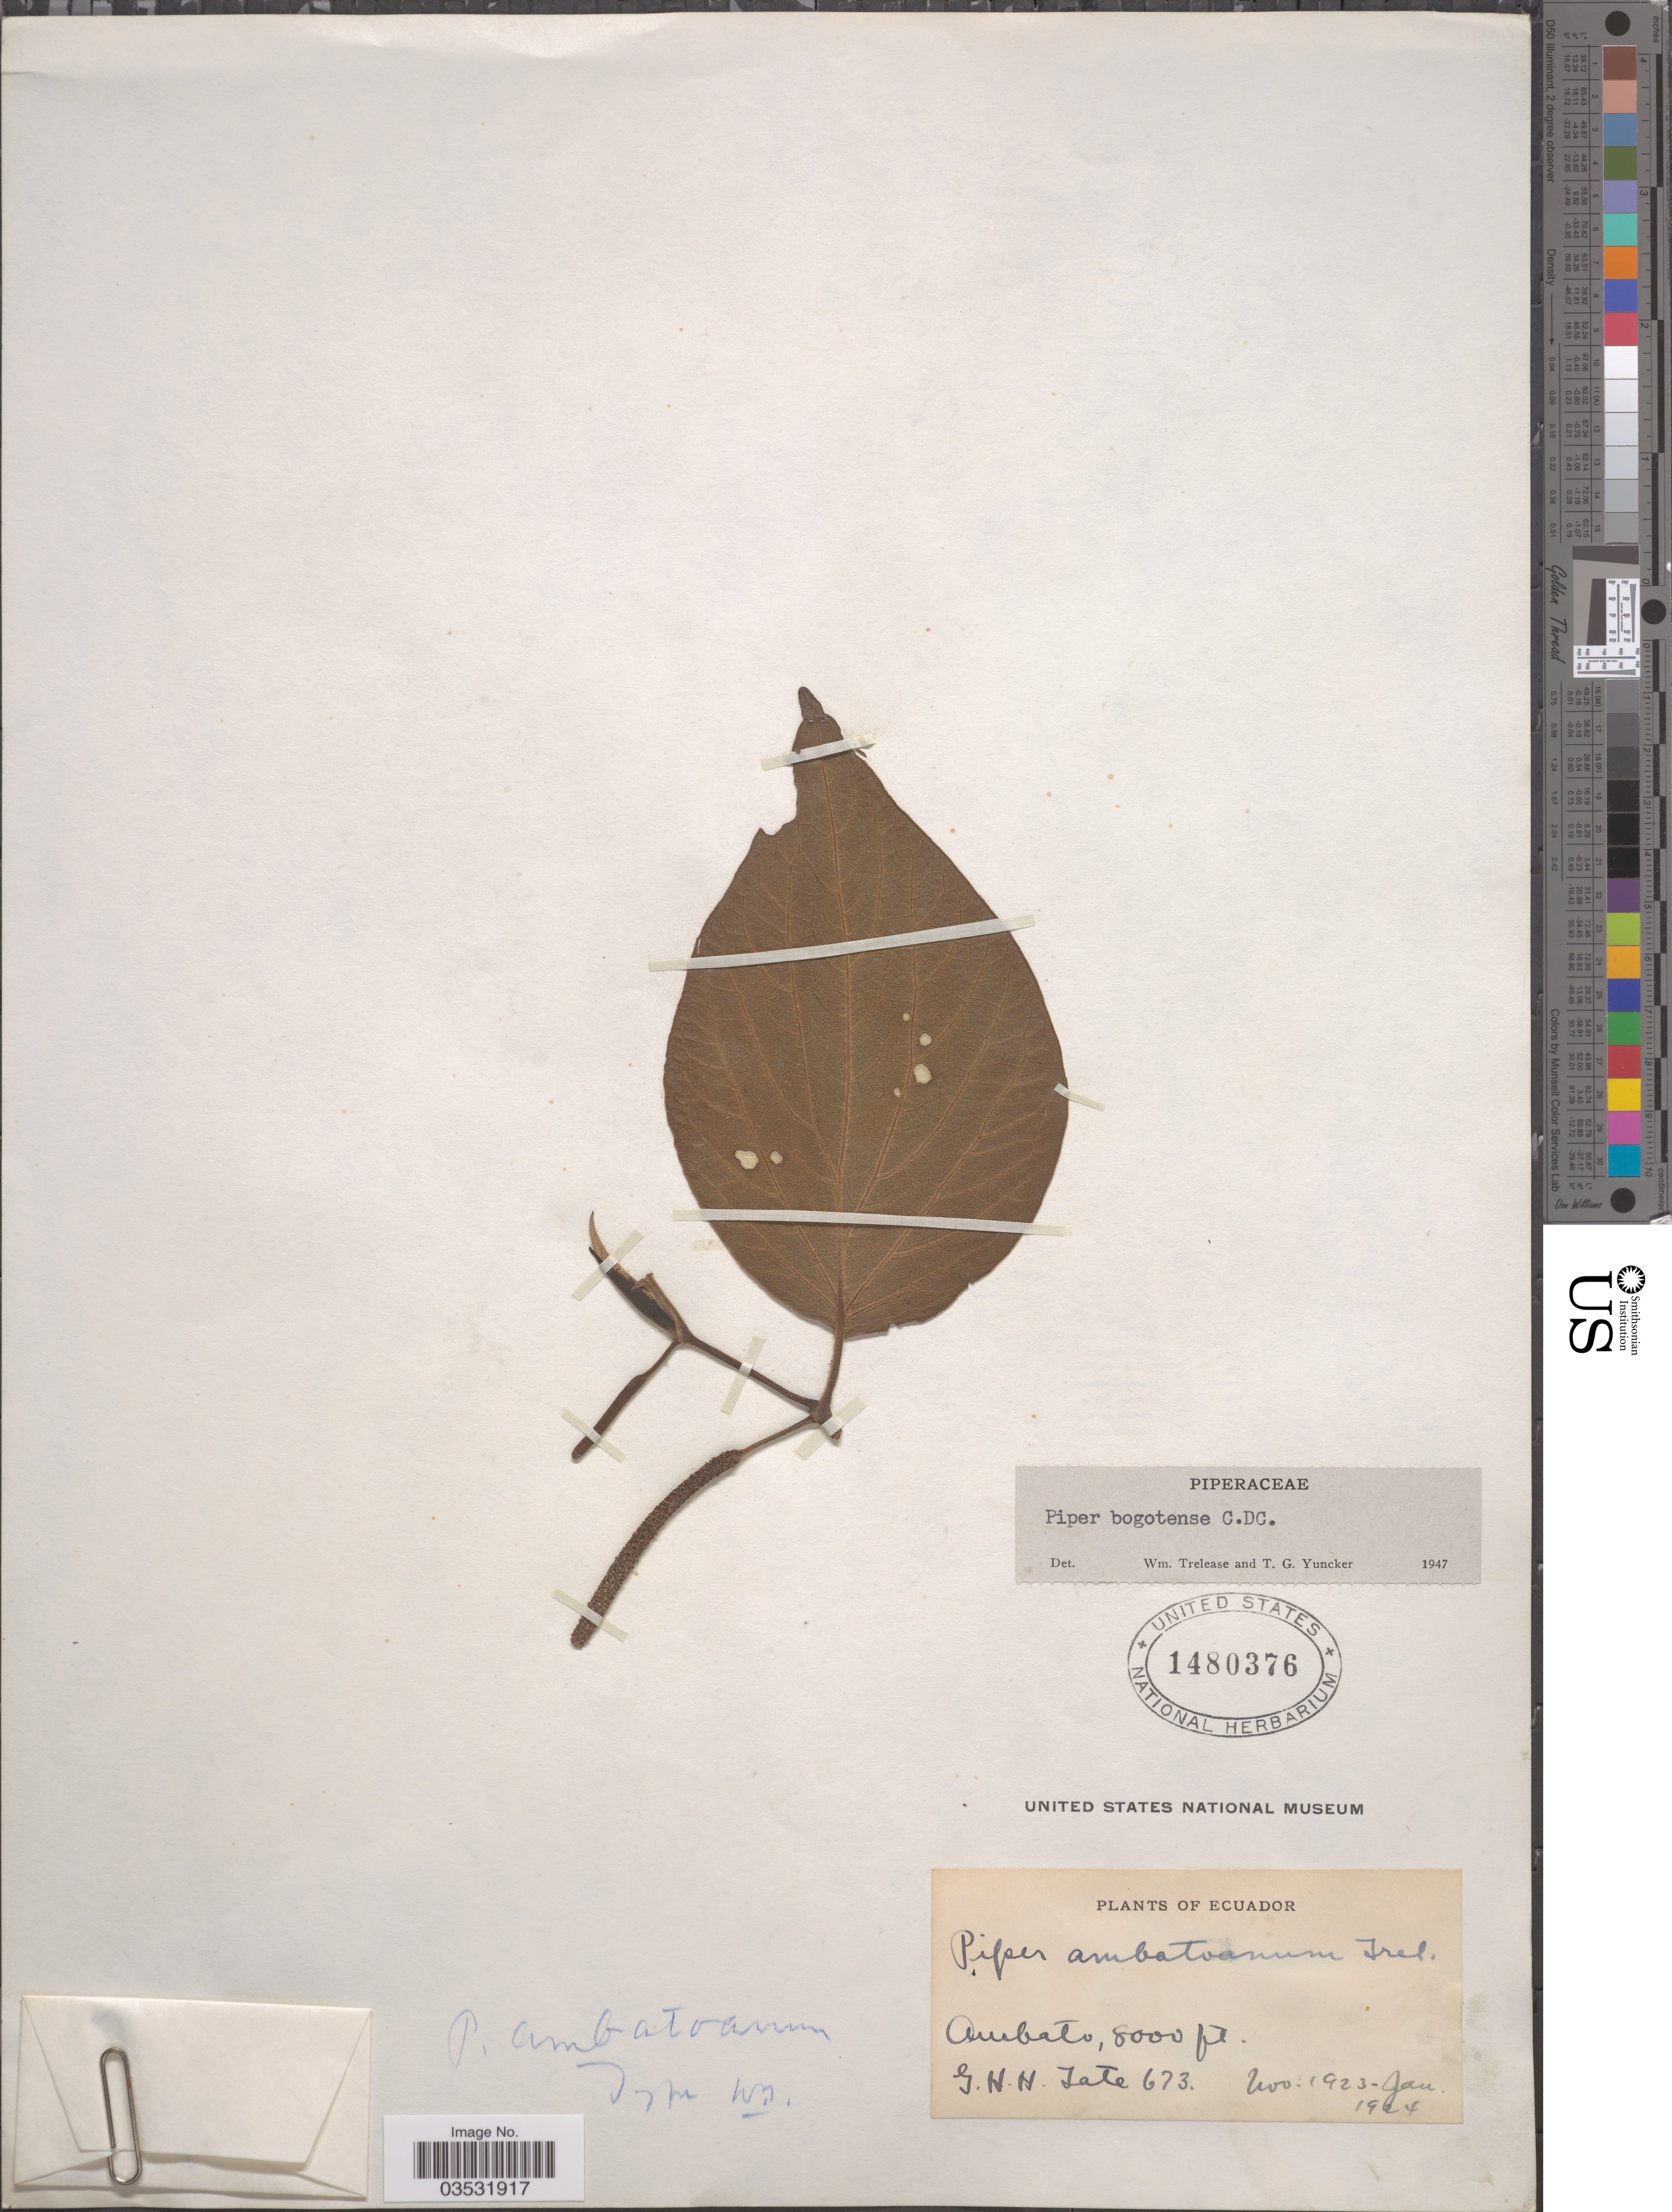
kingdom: Plantae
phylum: Tracheophyta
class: Magnoliopsida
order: Piperales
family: Piperaceae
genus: Piper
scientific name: Piper bogotense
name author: C. DC.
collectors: G. H. H.Tate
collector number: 673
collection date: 1923-11/1924-01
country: Ecuador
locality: Ambato.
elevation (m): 2438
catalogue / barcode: US 1480376